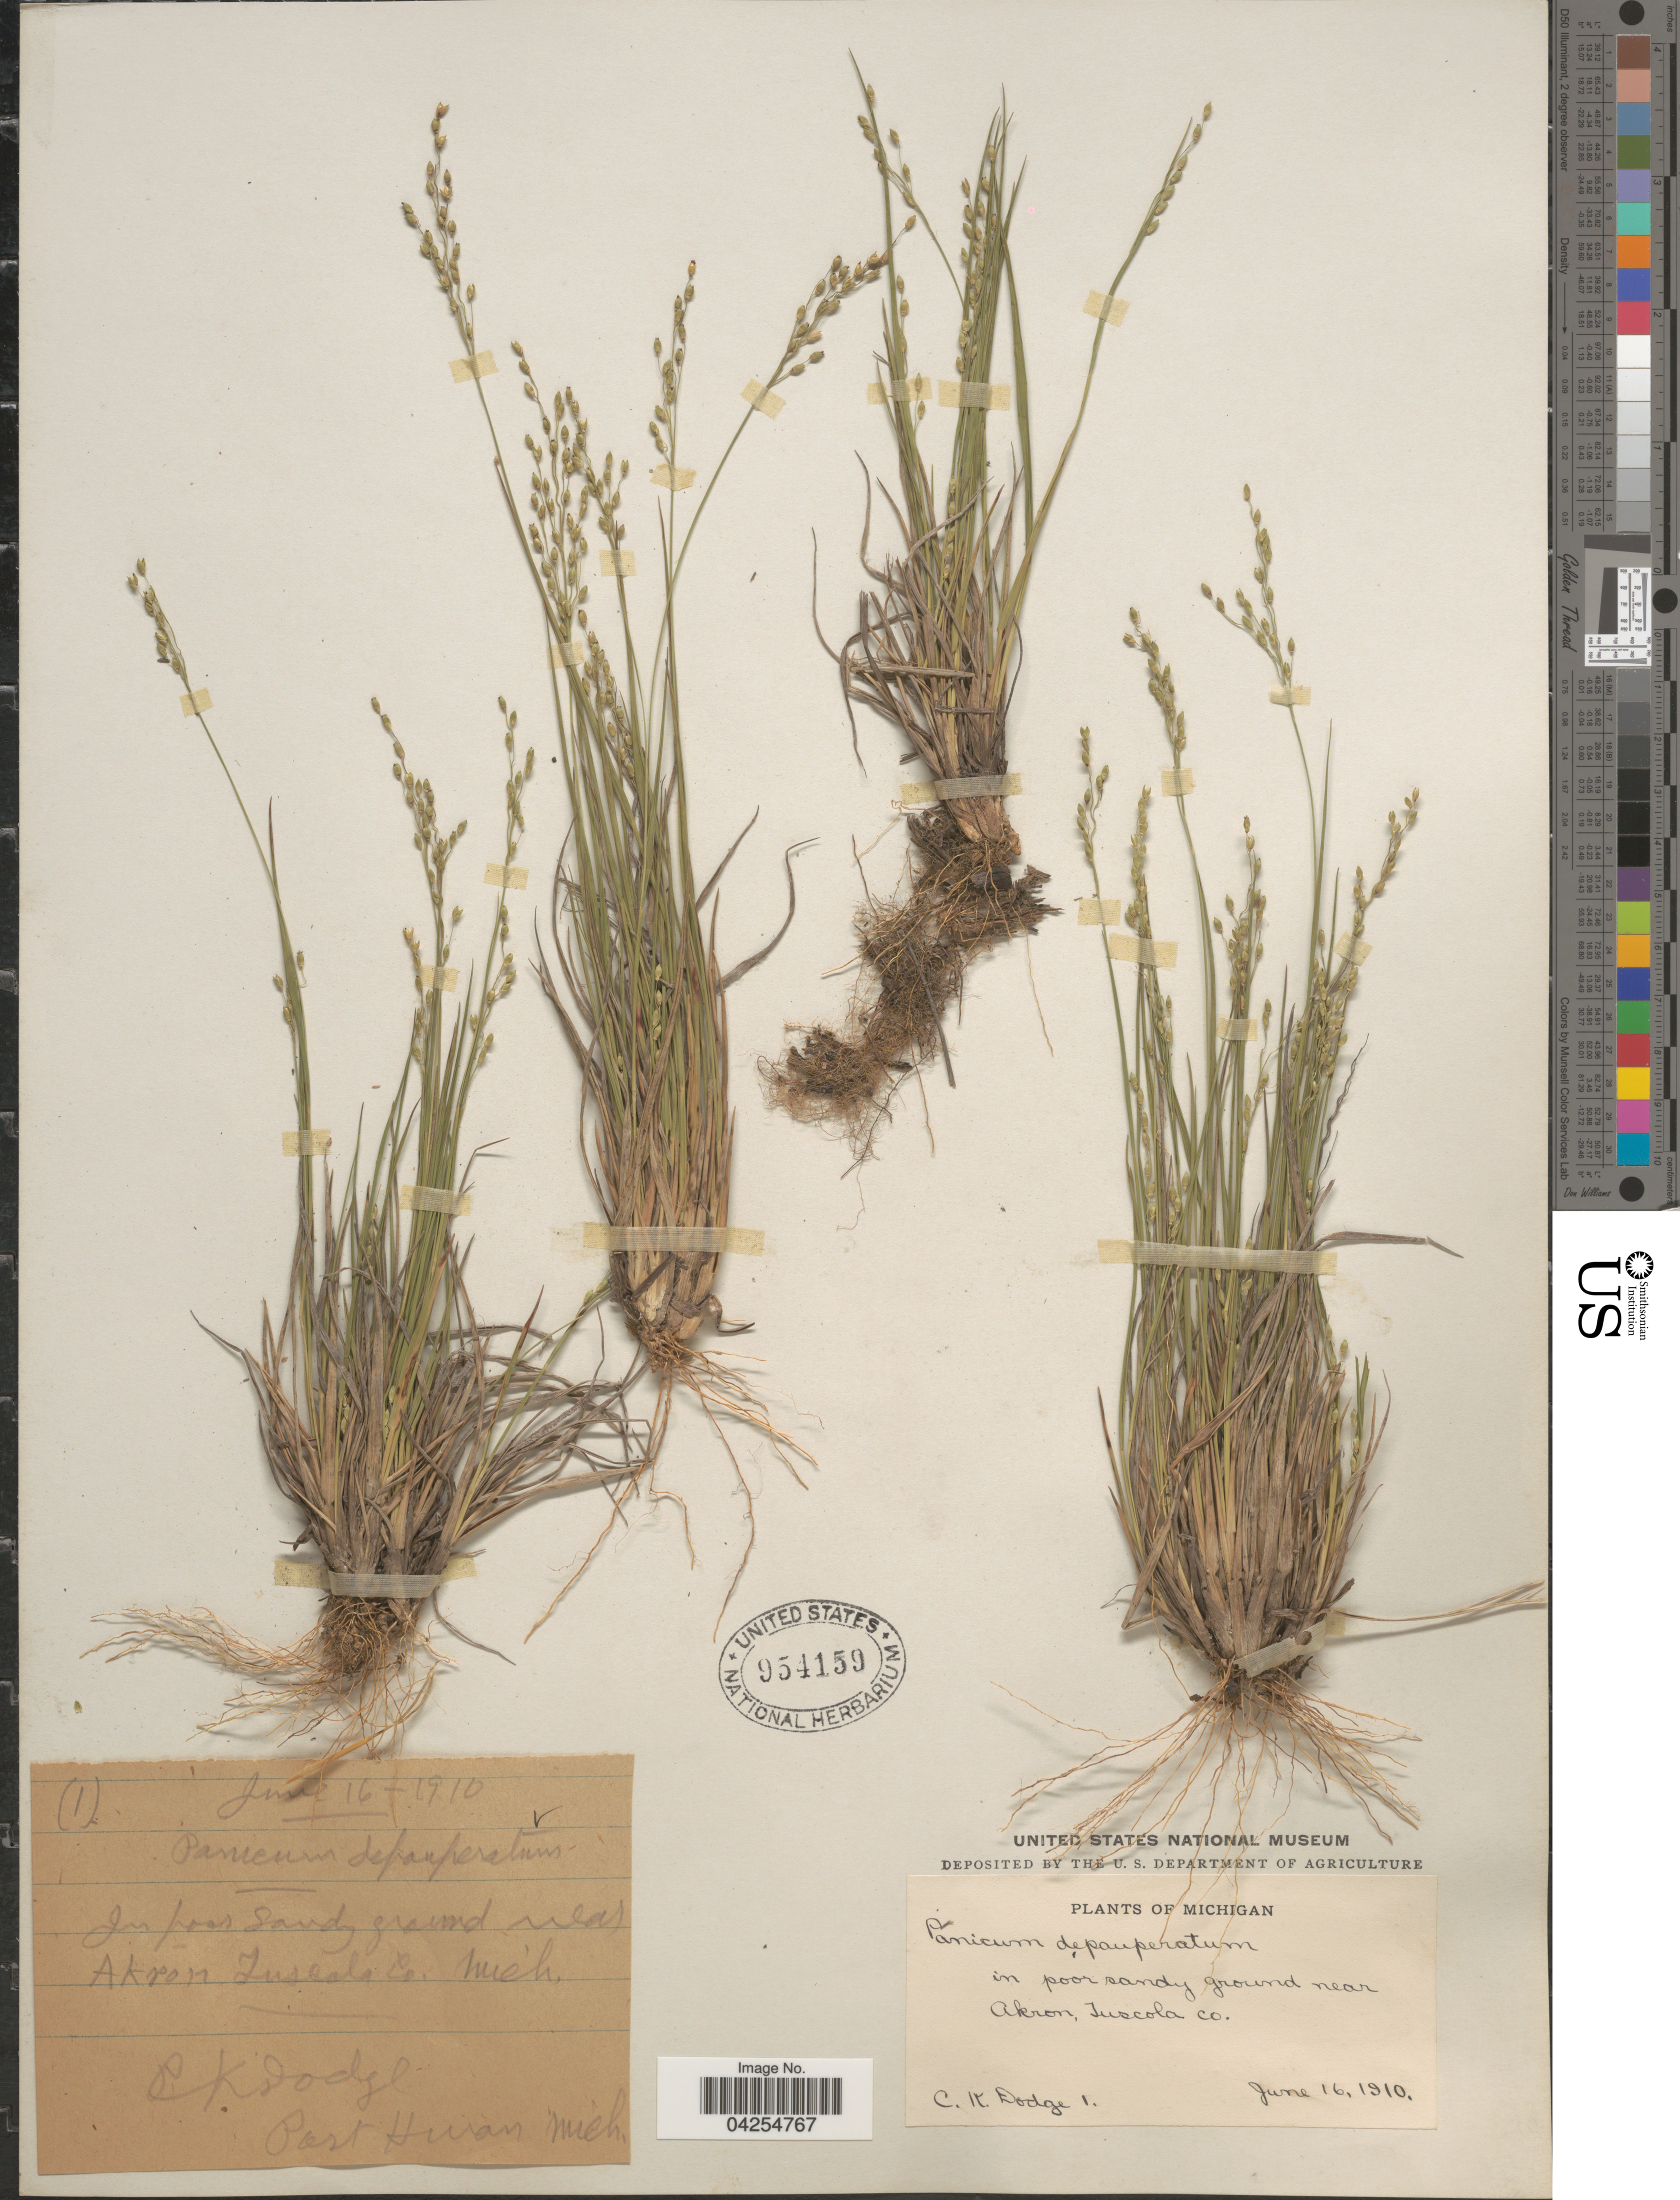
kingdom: Plantae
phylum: Tracheophyta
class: Liliopsida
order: Poales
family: Poaceae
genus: Dichanthelium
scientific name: Dichanthelium depauperatum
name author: (Muhl.) Gould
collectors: C. Dodge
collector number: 1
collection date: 1910-06-16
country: United States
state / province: Michigan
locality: Near Akron, Tuscola Co.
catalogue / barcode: US 954159